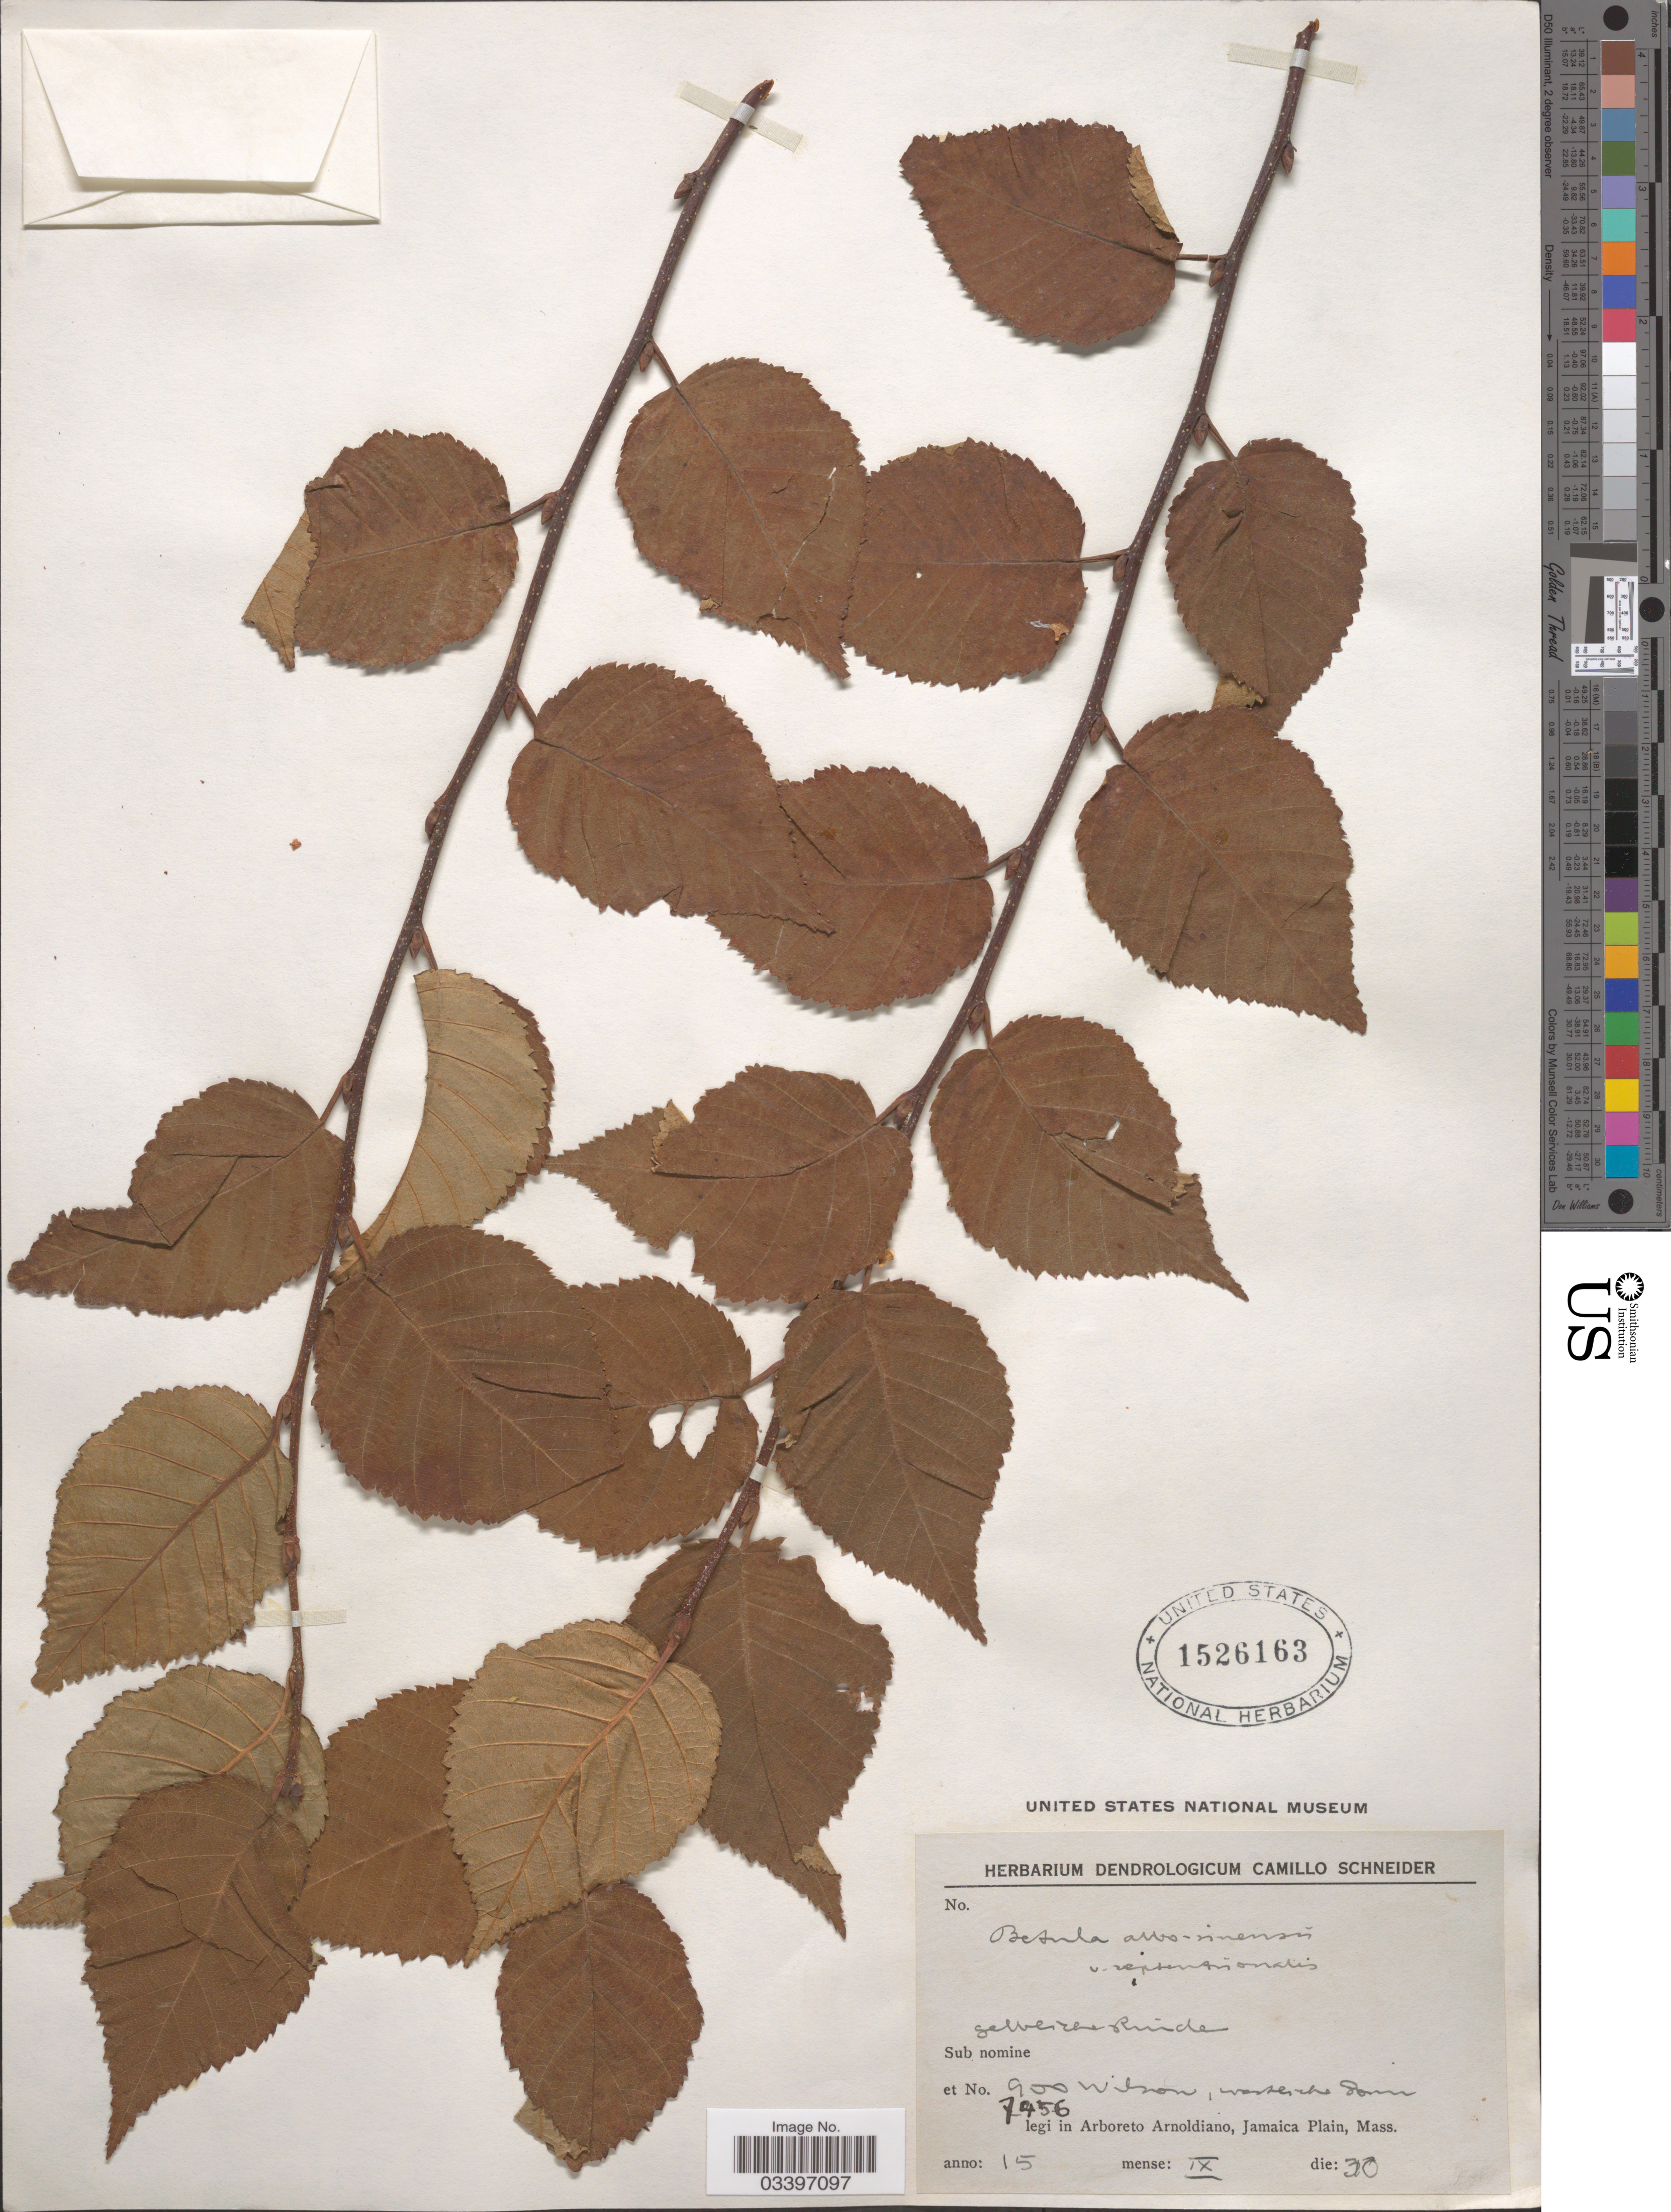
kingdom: Plantae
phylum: Tracheophyta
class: Magnoliopsida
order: Fagales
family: Betulaceae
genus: Betula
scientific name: Betula albosinensis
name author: Burkill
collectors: ex herb. Dendrologicum C. Schneider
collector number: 900/ 7456?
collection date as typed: Transcribed d/m/y: 15/9/30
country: United States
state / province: Massachusetts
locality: In Arboreto Arnoldiano, Jamaica Plain, Mass.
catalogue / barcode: US 1526163